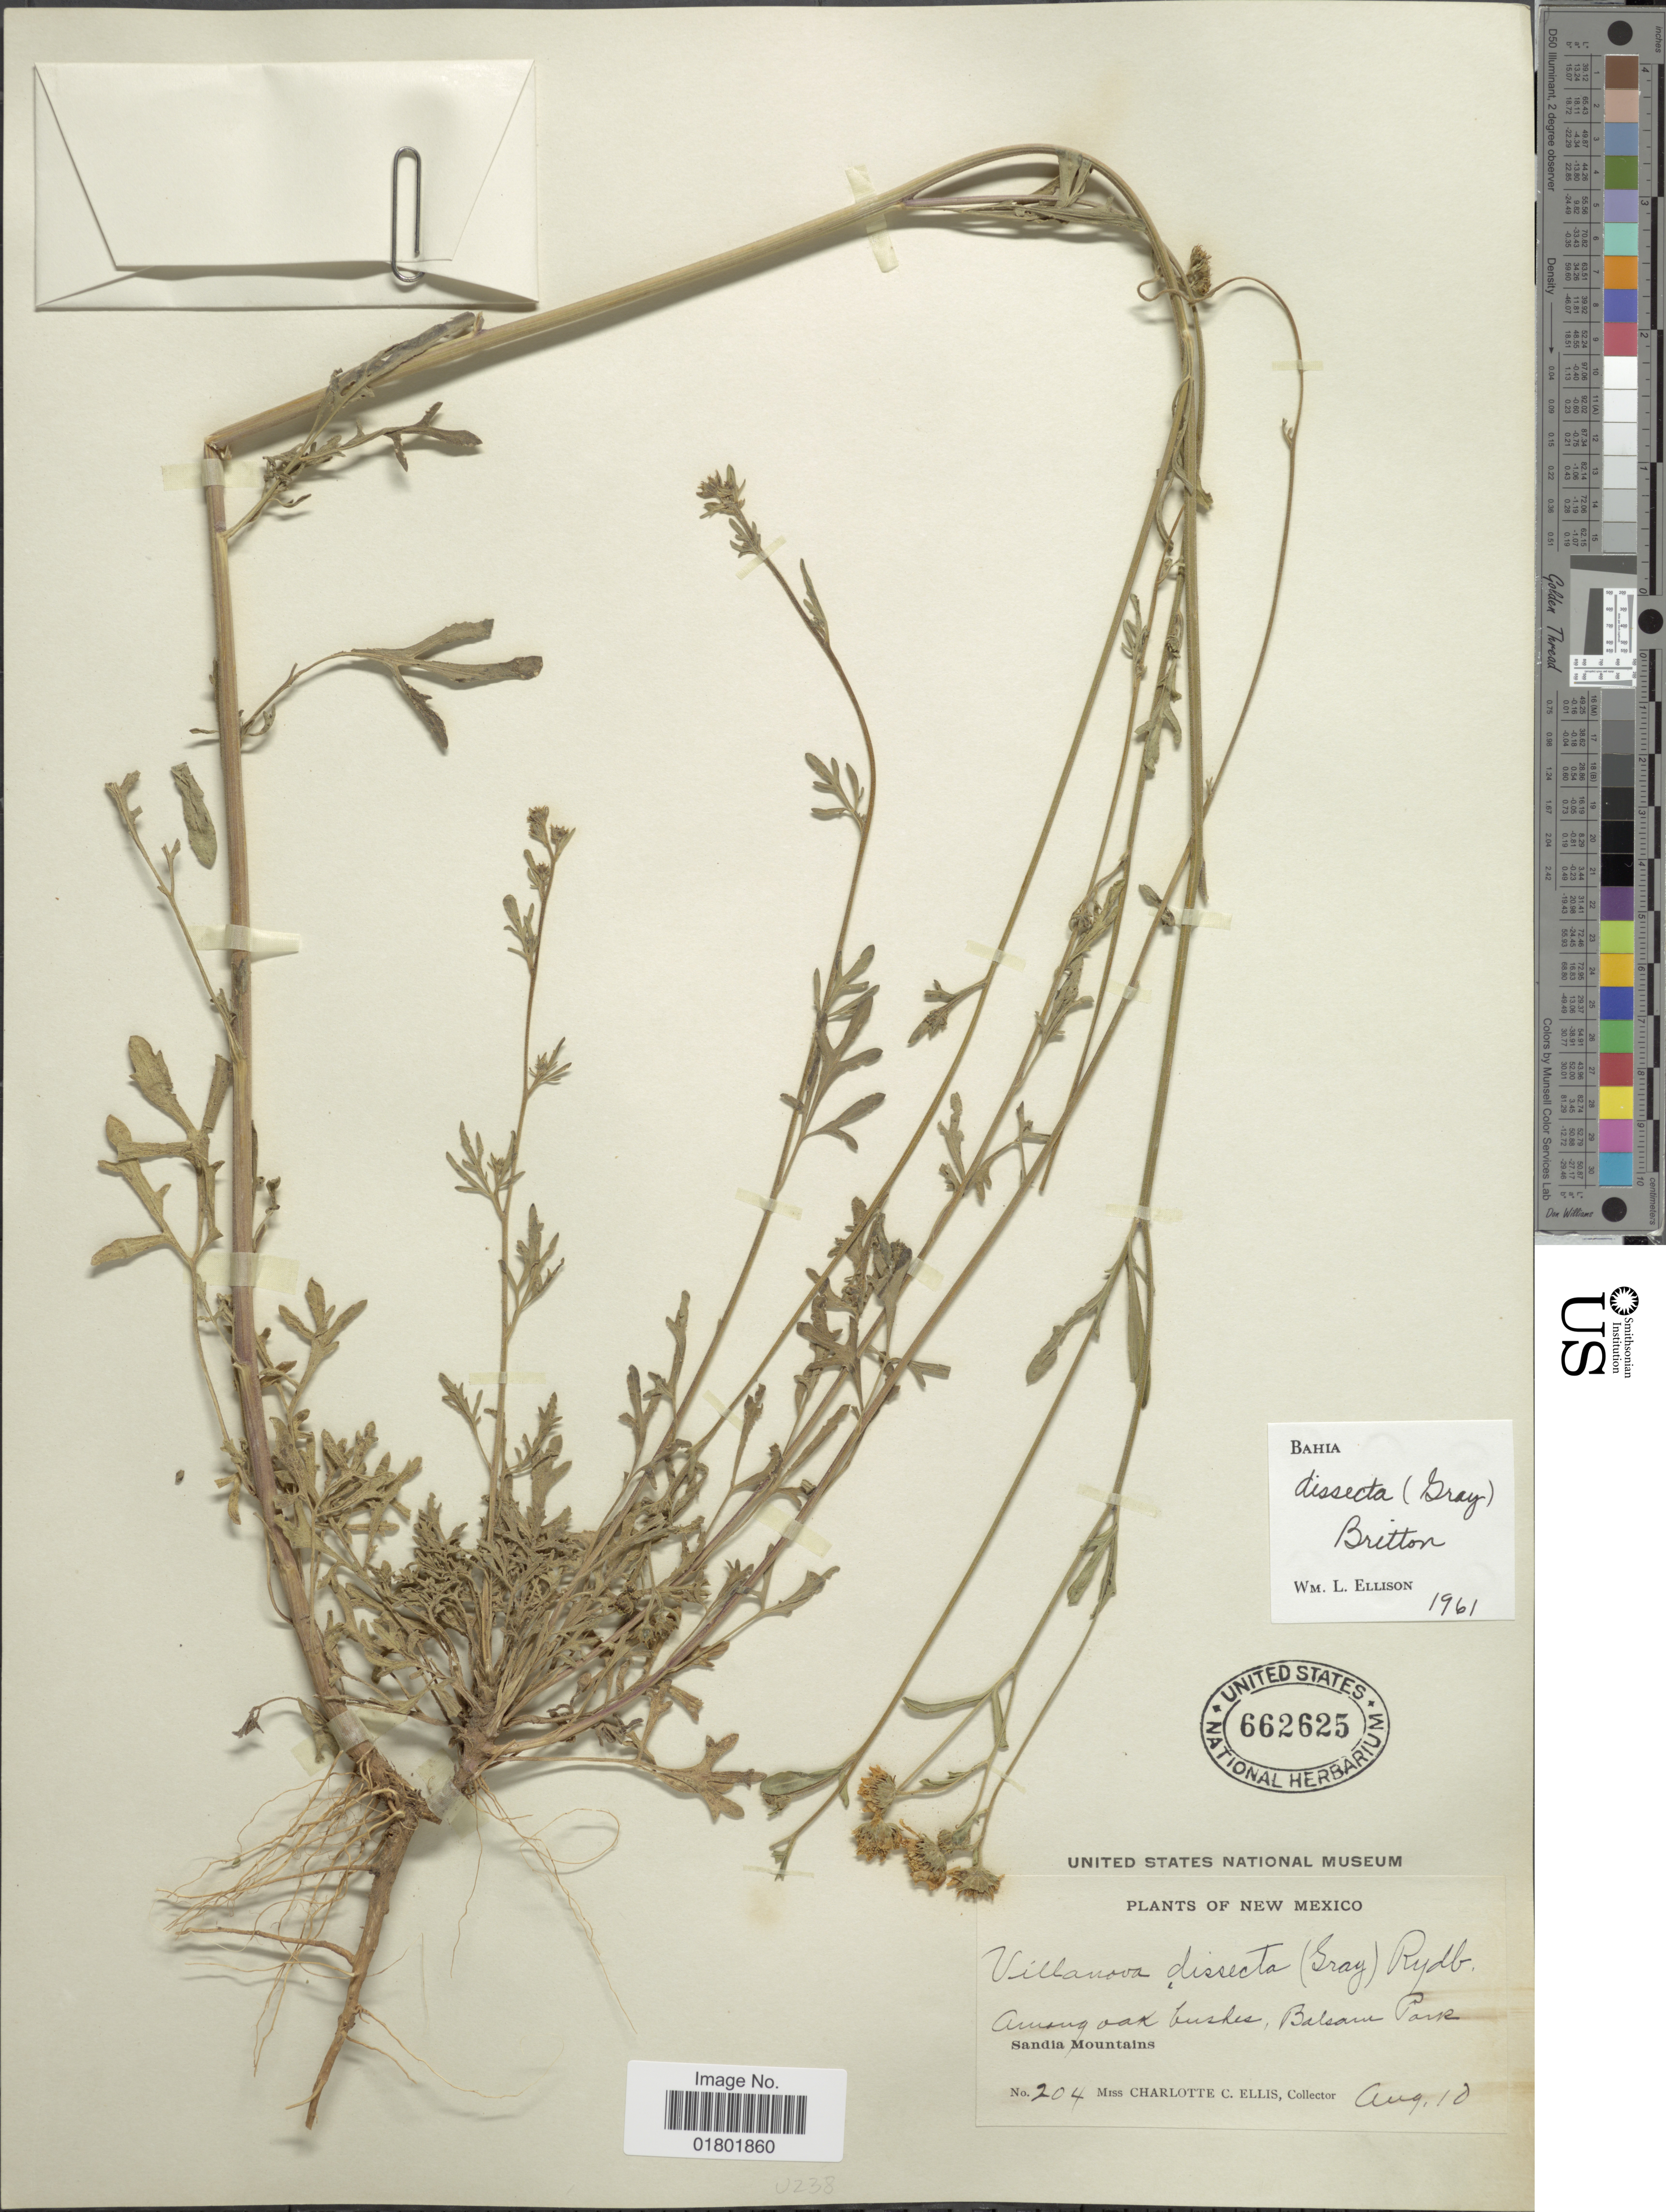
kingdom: Plantae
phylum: Tracheophyta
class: Magnoliopsida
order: Asterales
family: Asteraceae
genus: Bahia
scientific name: Bahia dissecta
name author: (A. Gray) Britton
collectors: C. C. Ellis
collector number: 204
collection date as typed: Transcribed d/m/y: /8/10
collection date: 1910-08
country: United States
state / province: New Mexico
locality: Among Oak bushes, Balsam Park, Sandia Mountains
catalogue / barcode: US 662625